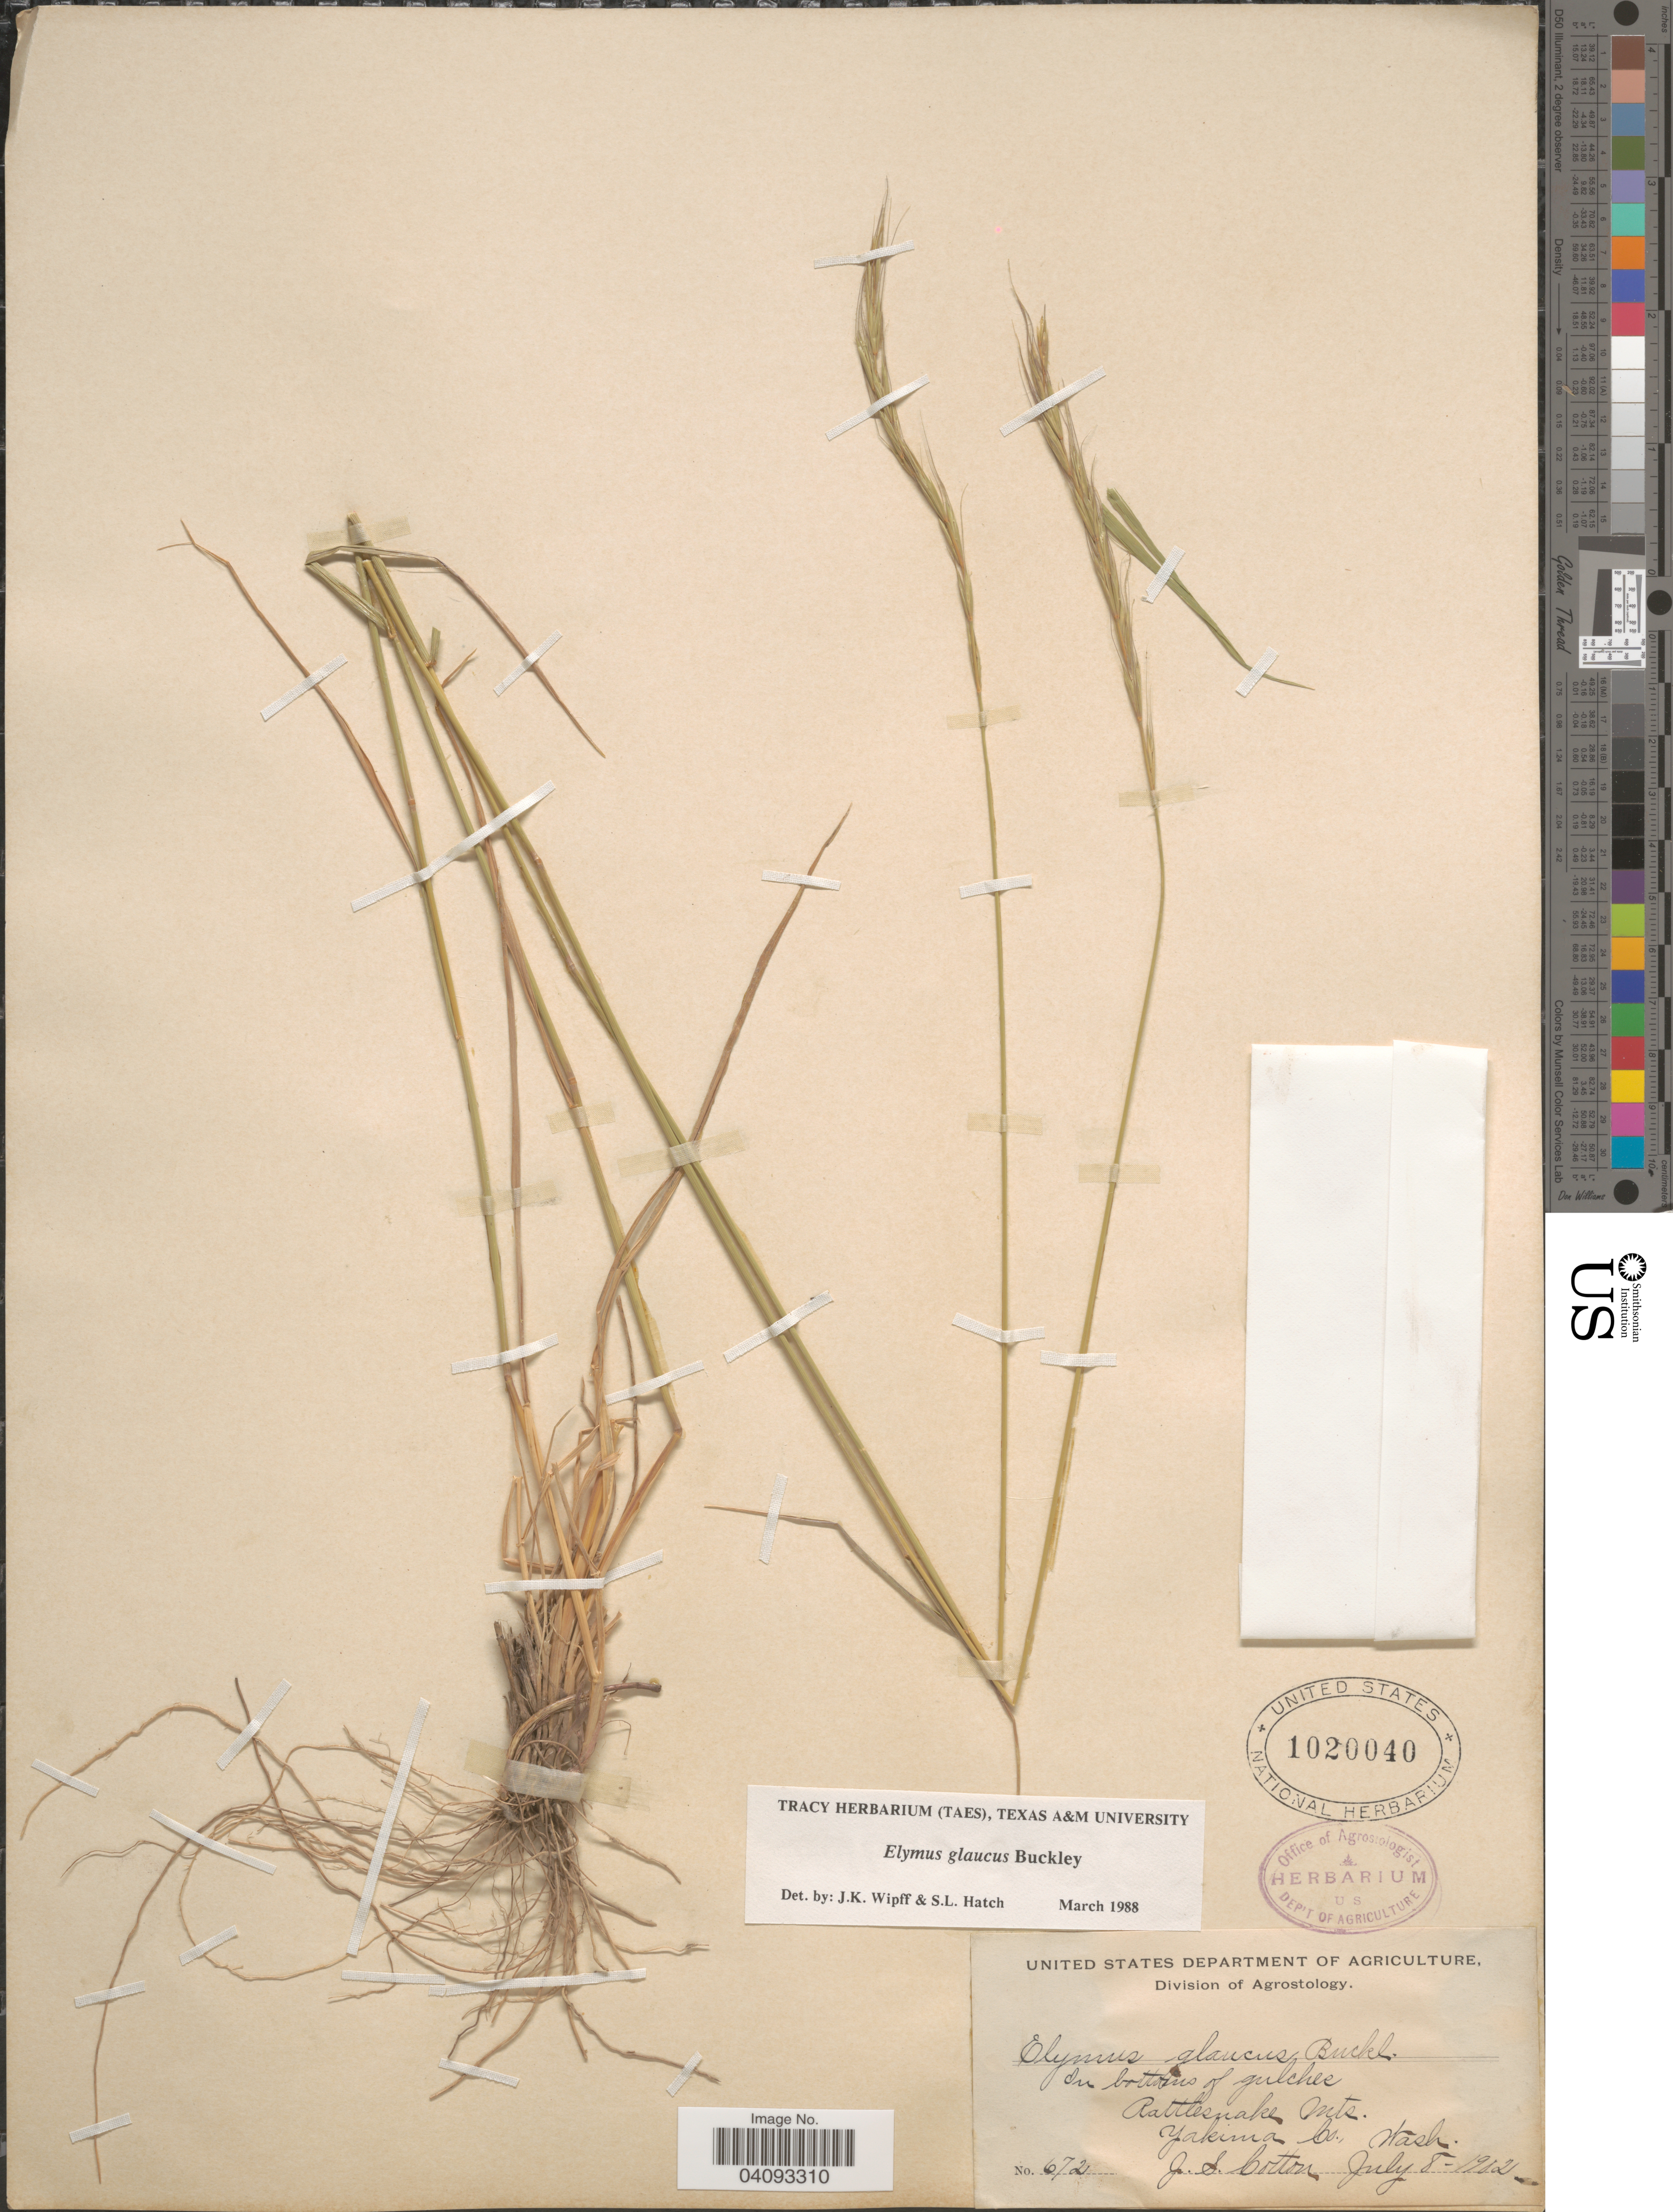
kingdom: Plantae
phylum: Tracheophyta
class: Liliopsida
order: Poales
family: Poaceae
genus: Elymus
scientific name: Elymus glaucus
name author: Buckley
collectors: J. S. Cotton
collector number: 672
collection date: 1902-07-08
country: United States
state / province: Washington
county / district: Yakima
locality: In bottoms of gulches Rattlesnake Mts. Yakima Co.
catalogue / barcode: US 1020040